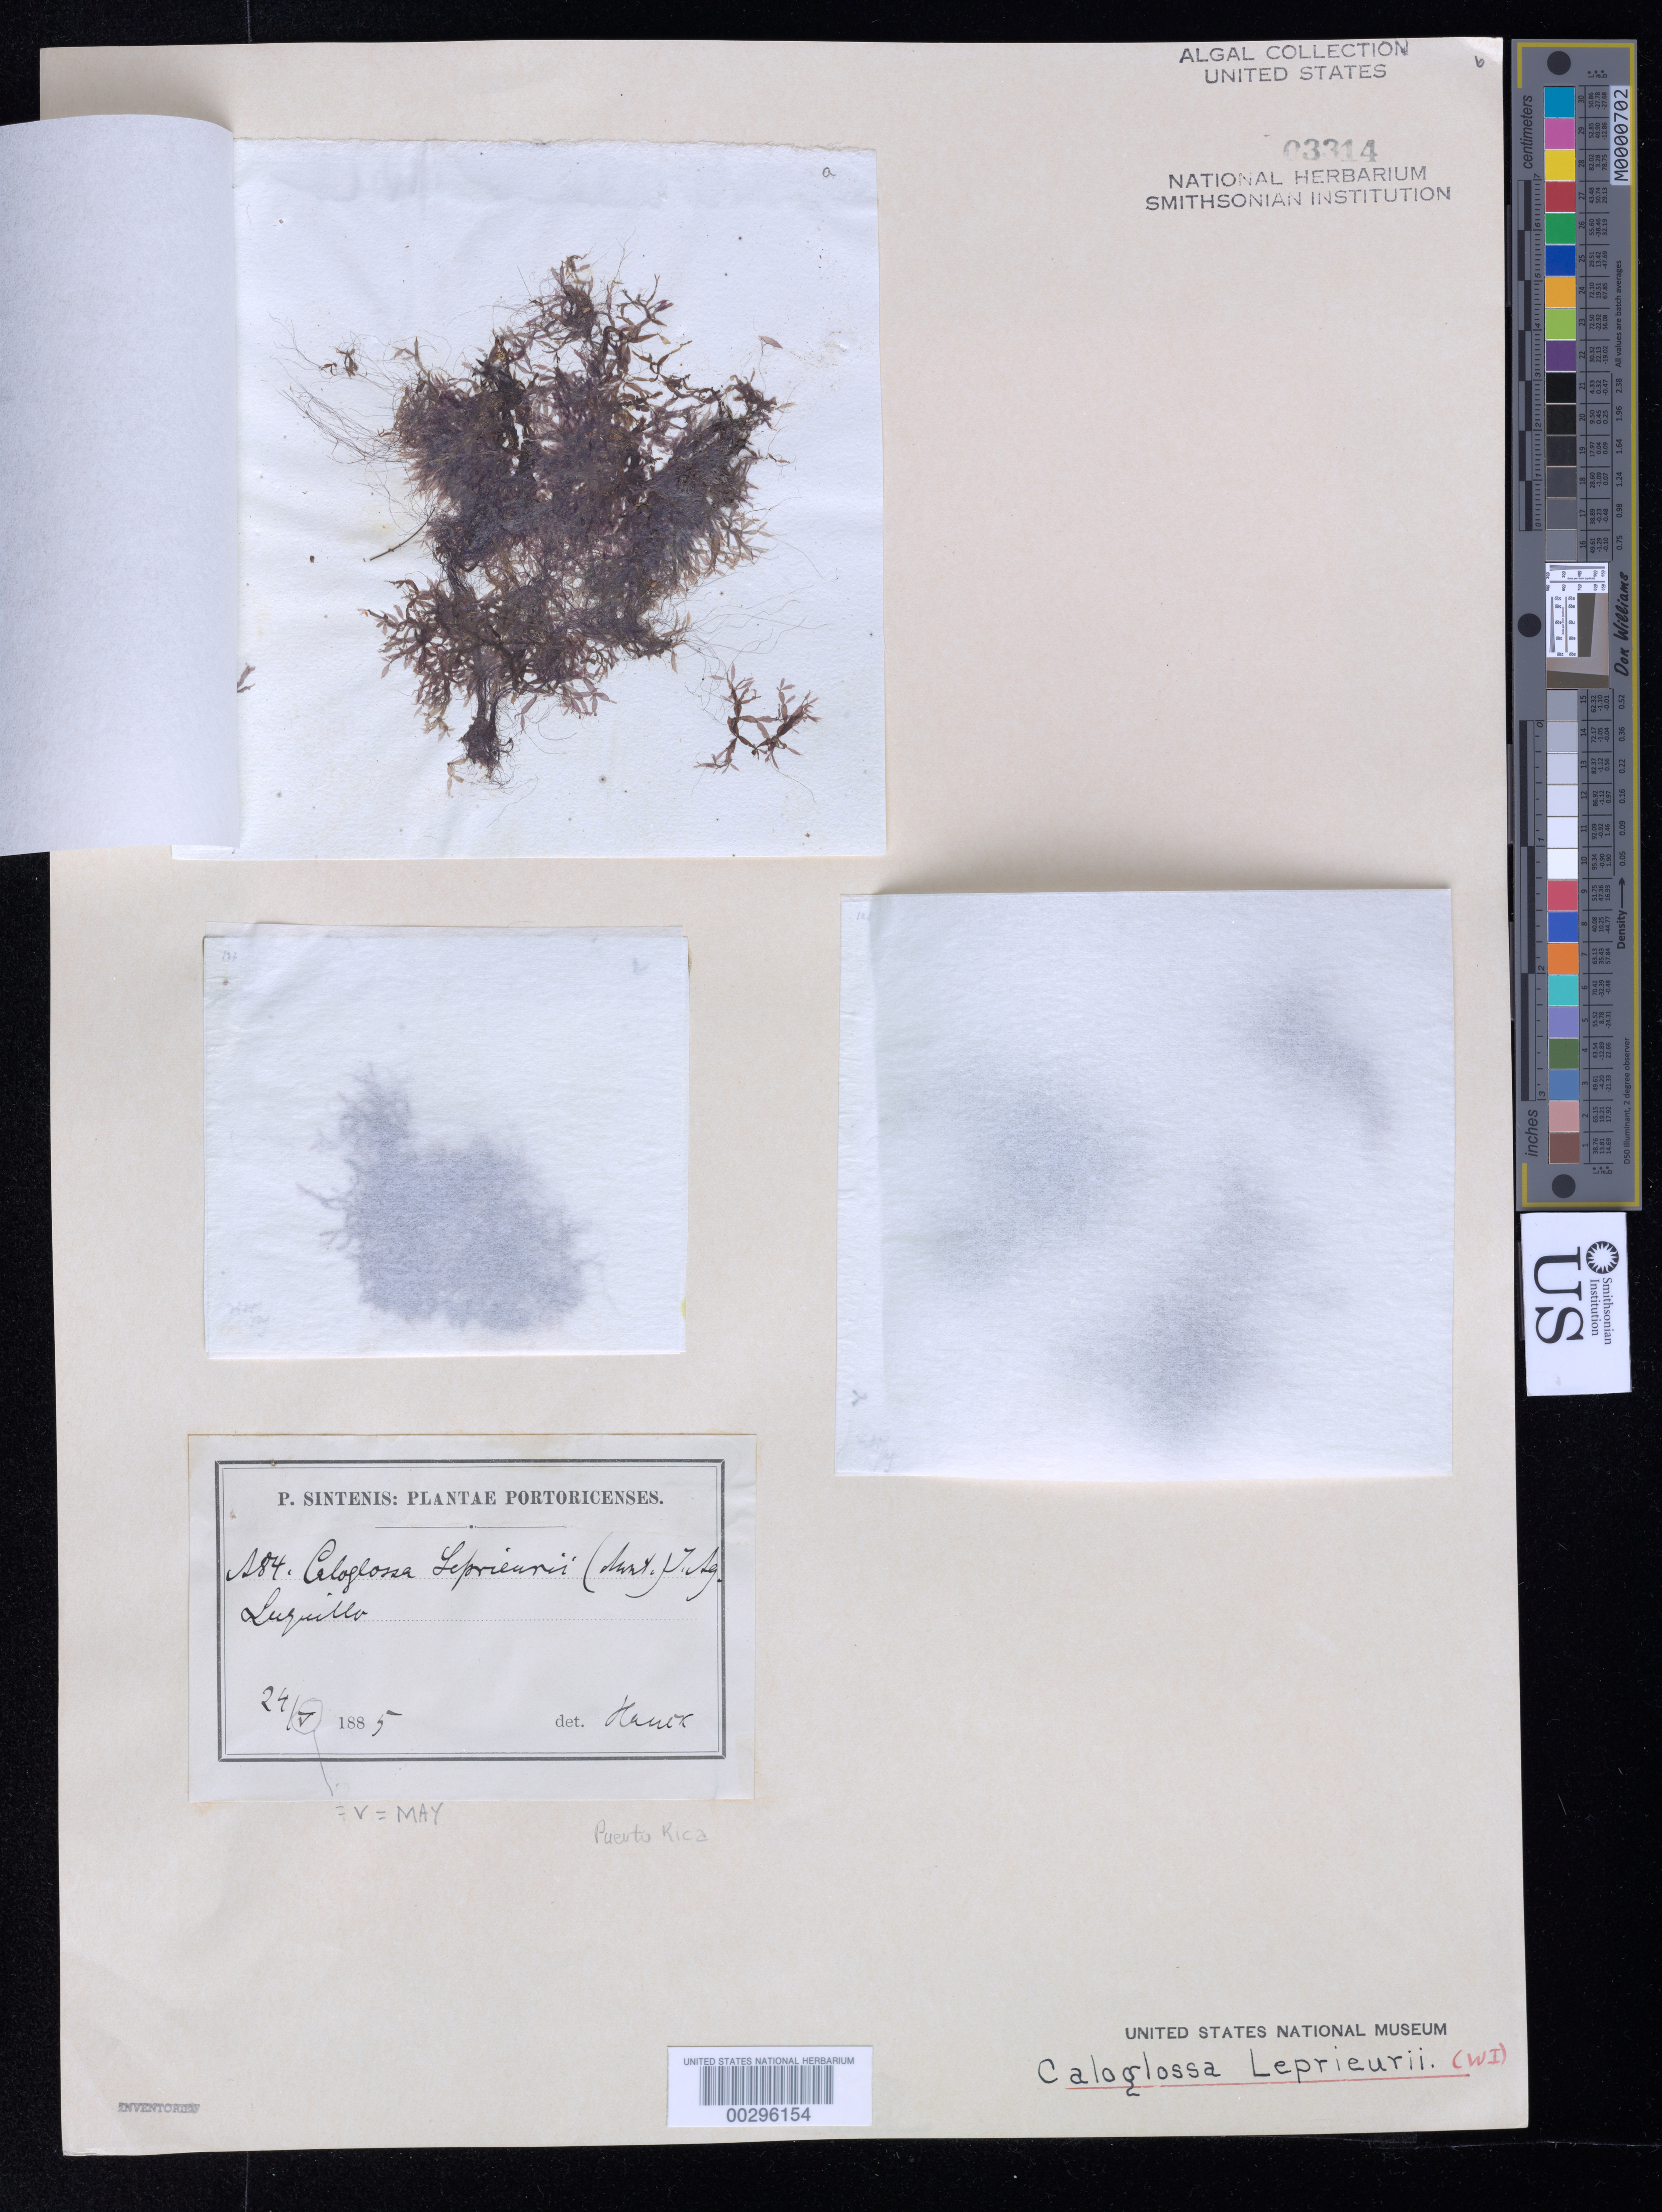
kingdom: Plantae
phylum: Rhodophyta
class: Florideophyceae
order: Ceramiales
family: Delesseriaceae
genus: Caloglossa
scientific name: Caloglossa leprieurii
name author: (Mont.) G. Martens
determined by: Hauck, Ferdinand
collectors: P. Sintenis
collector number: A84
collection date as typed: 24 May 1885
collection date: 1885-05-24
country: Puerto Rico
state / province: Luquillo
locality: Luquillo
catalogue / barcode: US 3314